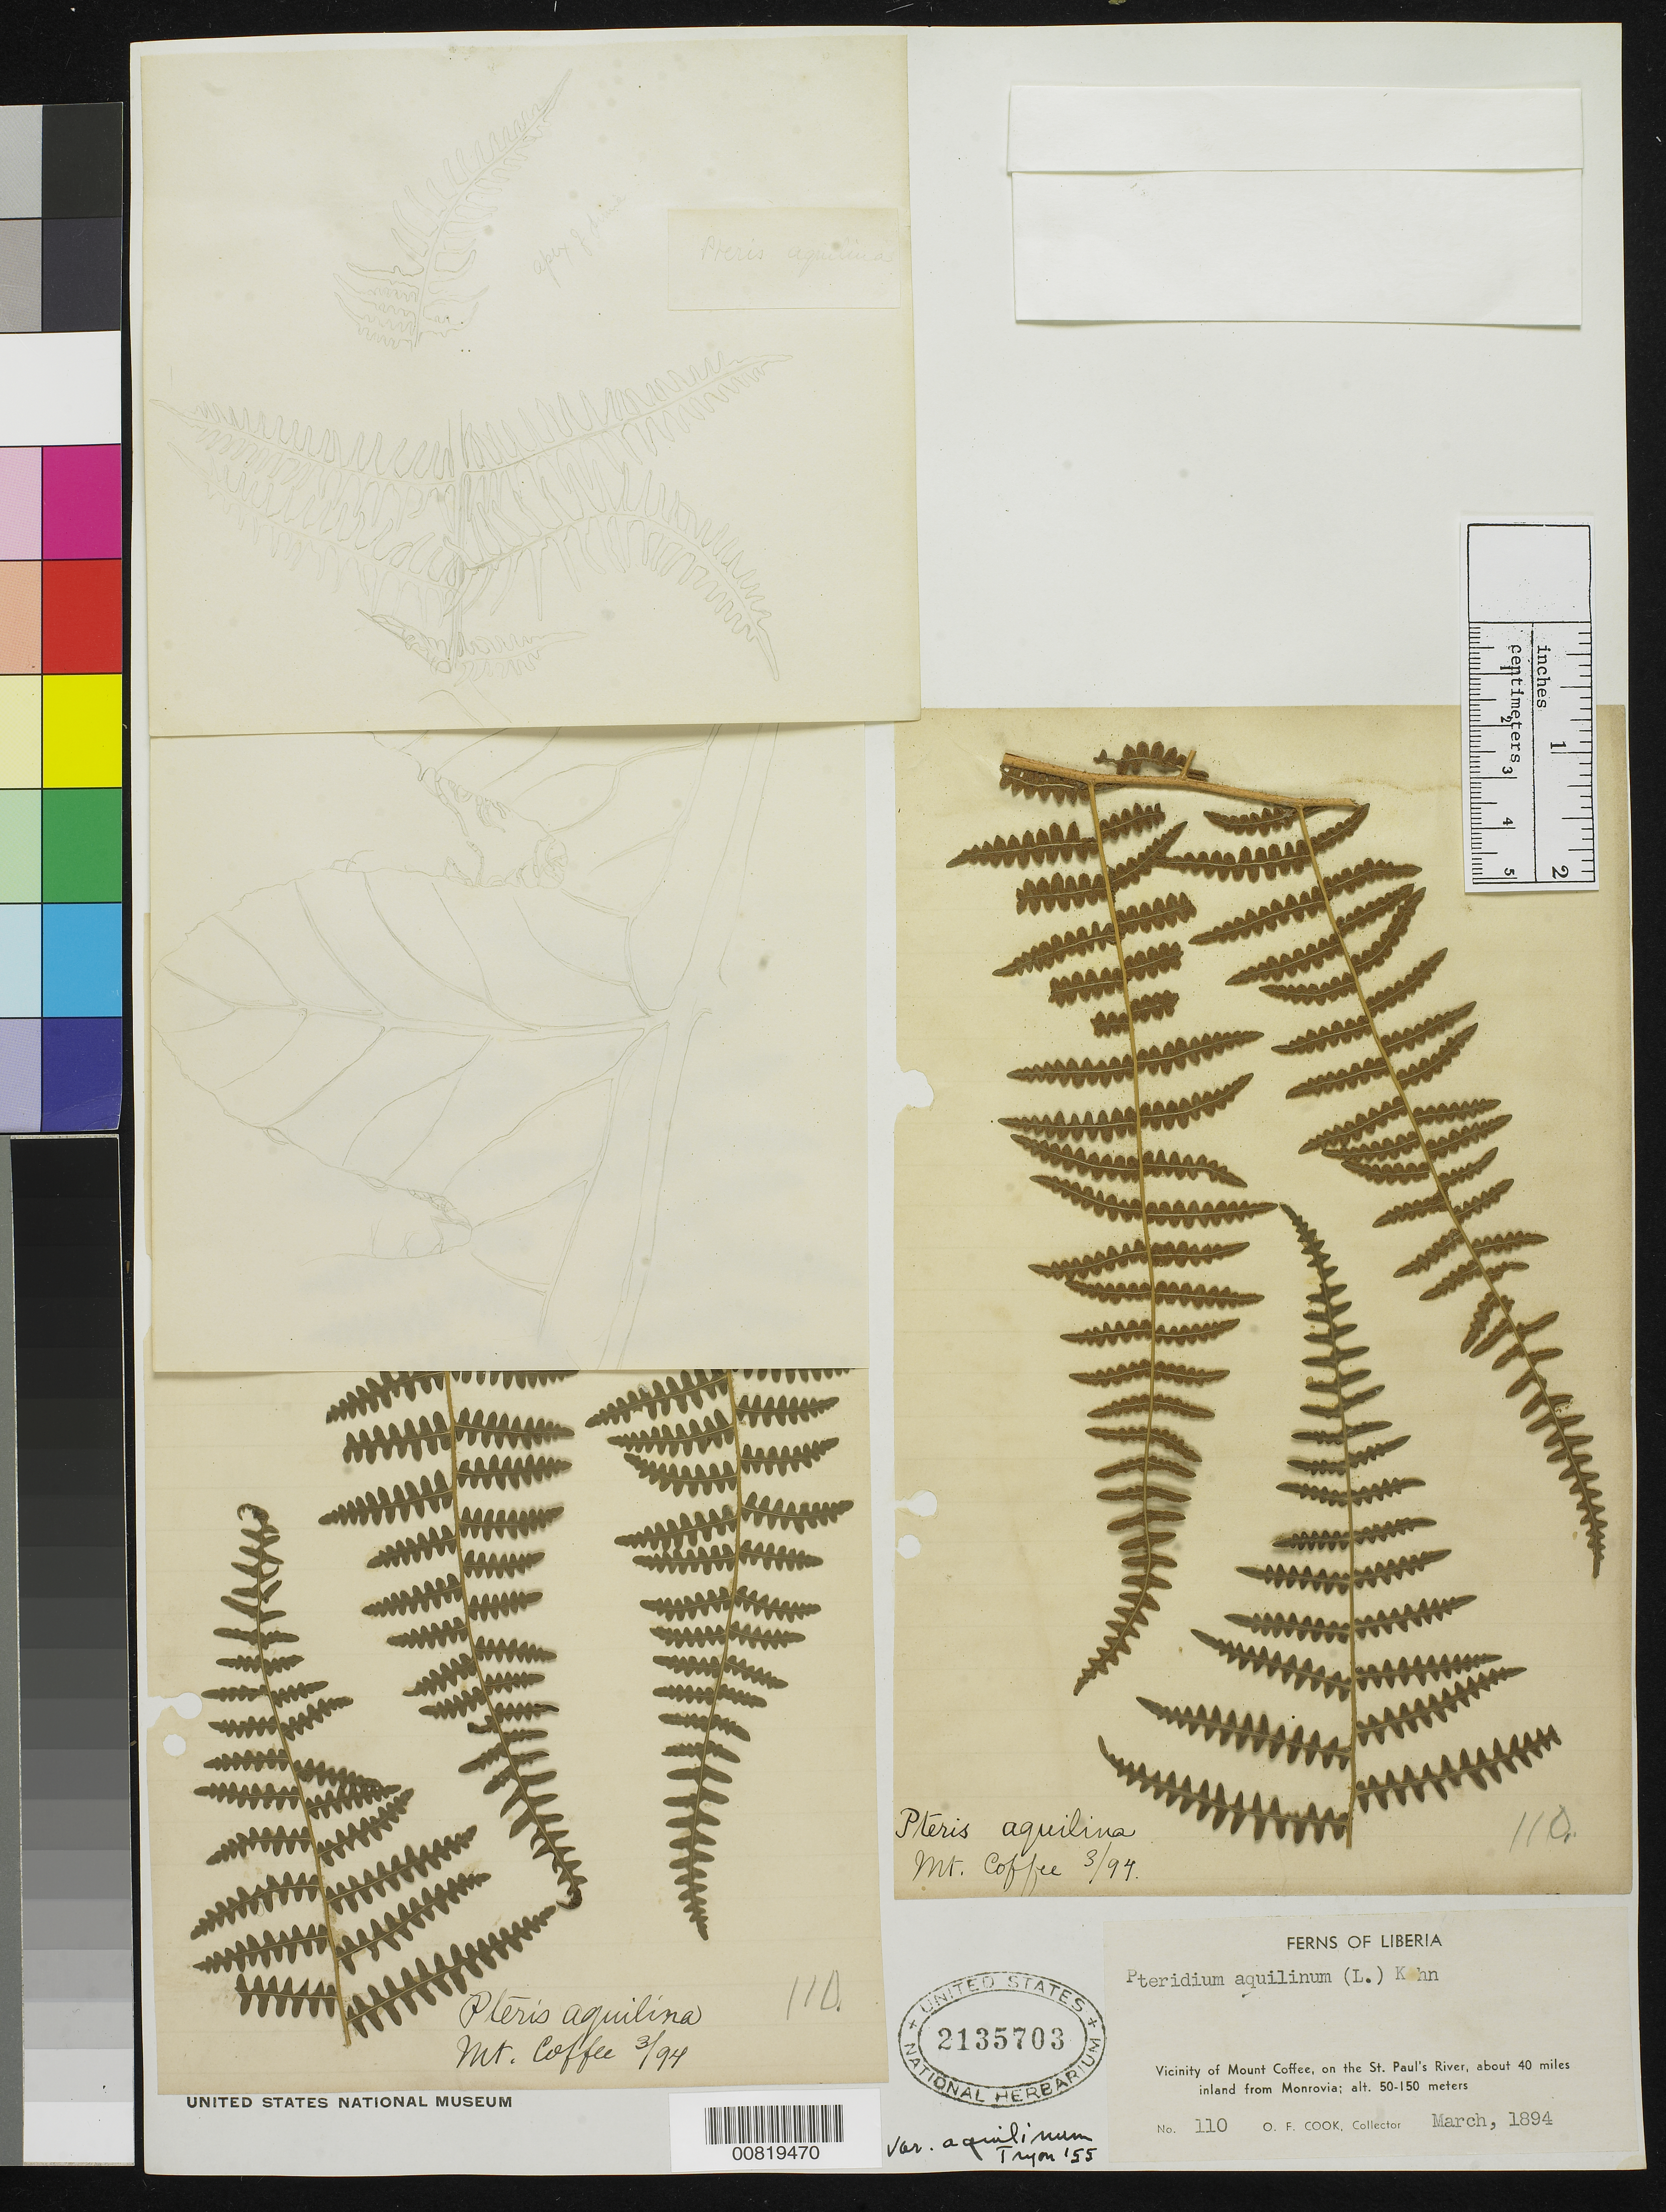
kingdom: Plantae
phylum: Tracheophyta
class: Polypodiopsida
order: Polypodiales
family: Dennstaedtiaceae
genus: Pteridium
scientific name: Pteridium aquilinum var. typicum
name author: R.M. Tryon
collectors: O. F. Cook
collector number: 110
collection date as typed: Mar 1894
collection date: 1894-03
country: Liberia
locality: Vicinity of Mt. Coffee, on the St. Paul's River, about 40 miles inland from Monrovia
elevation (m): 50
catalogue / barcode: US 2135703